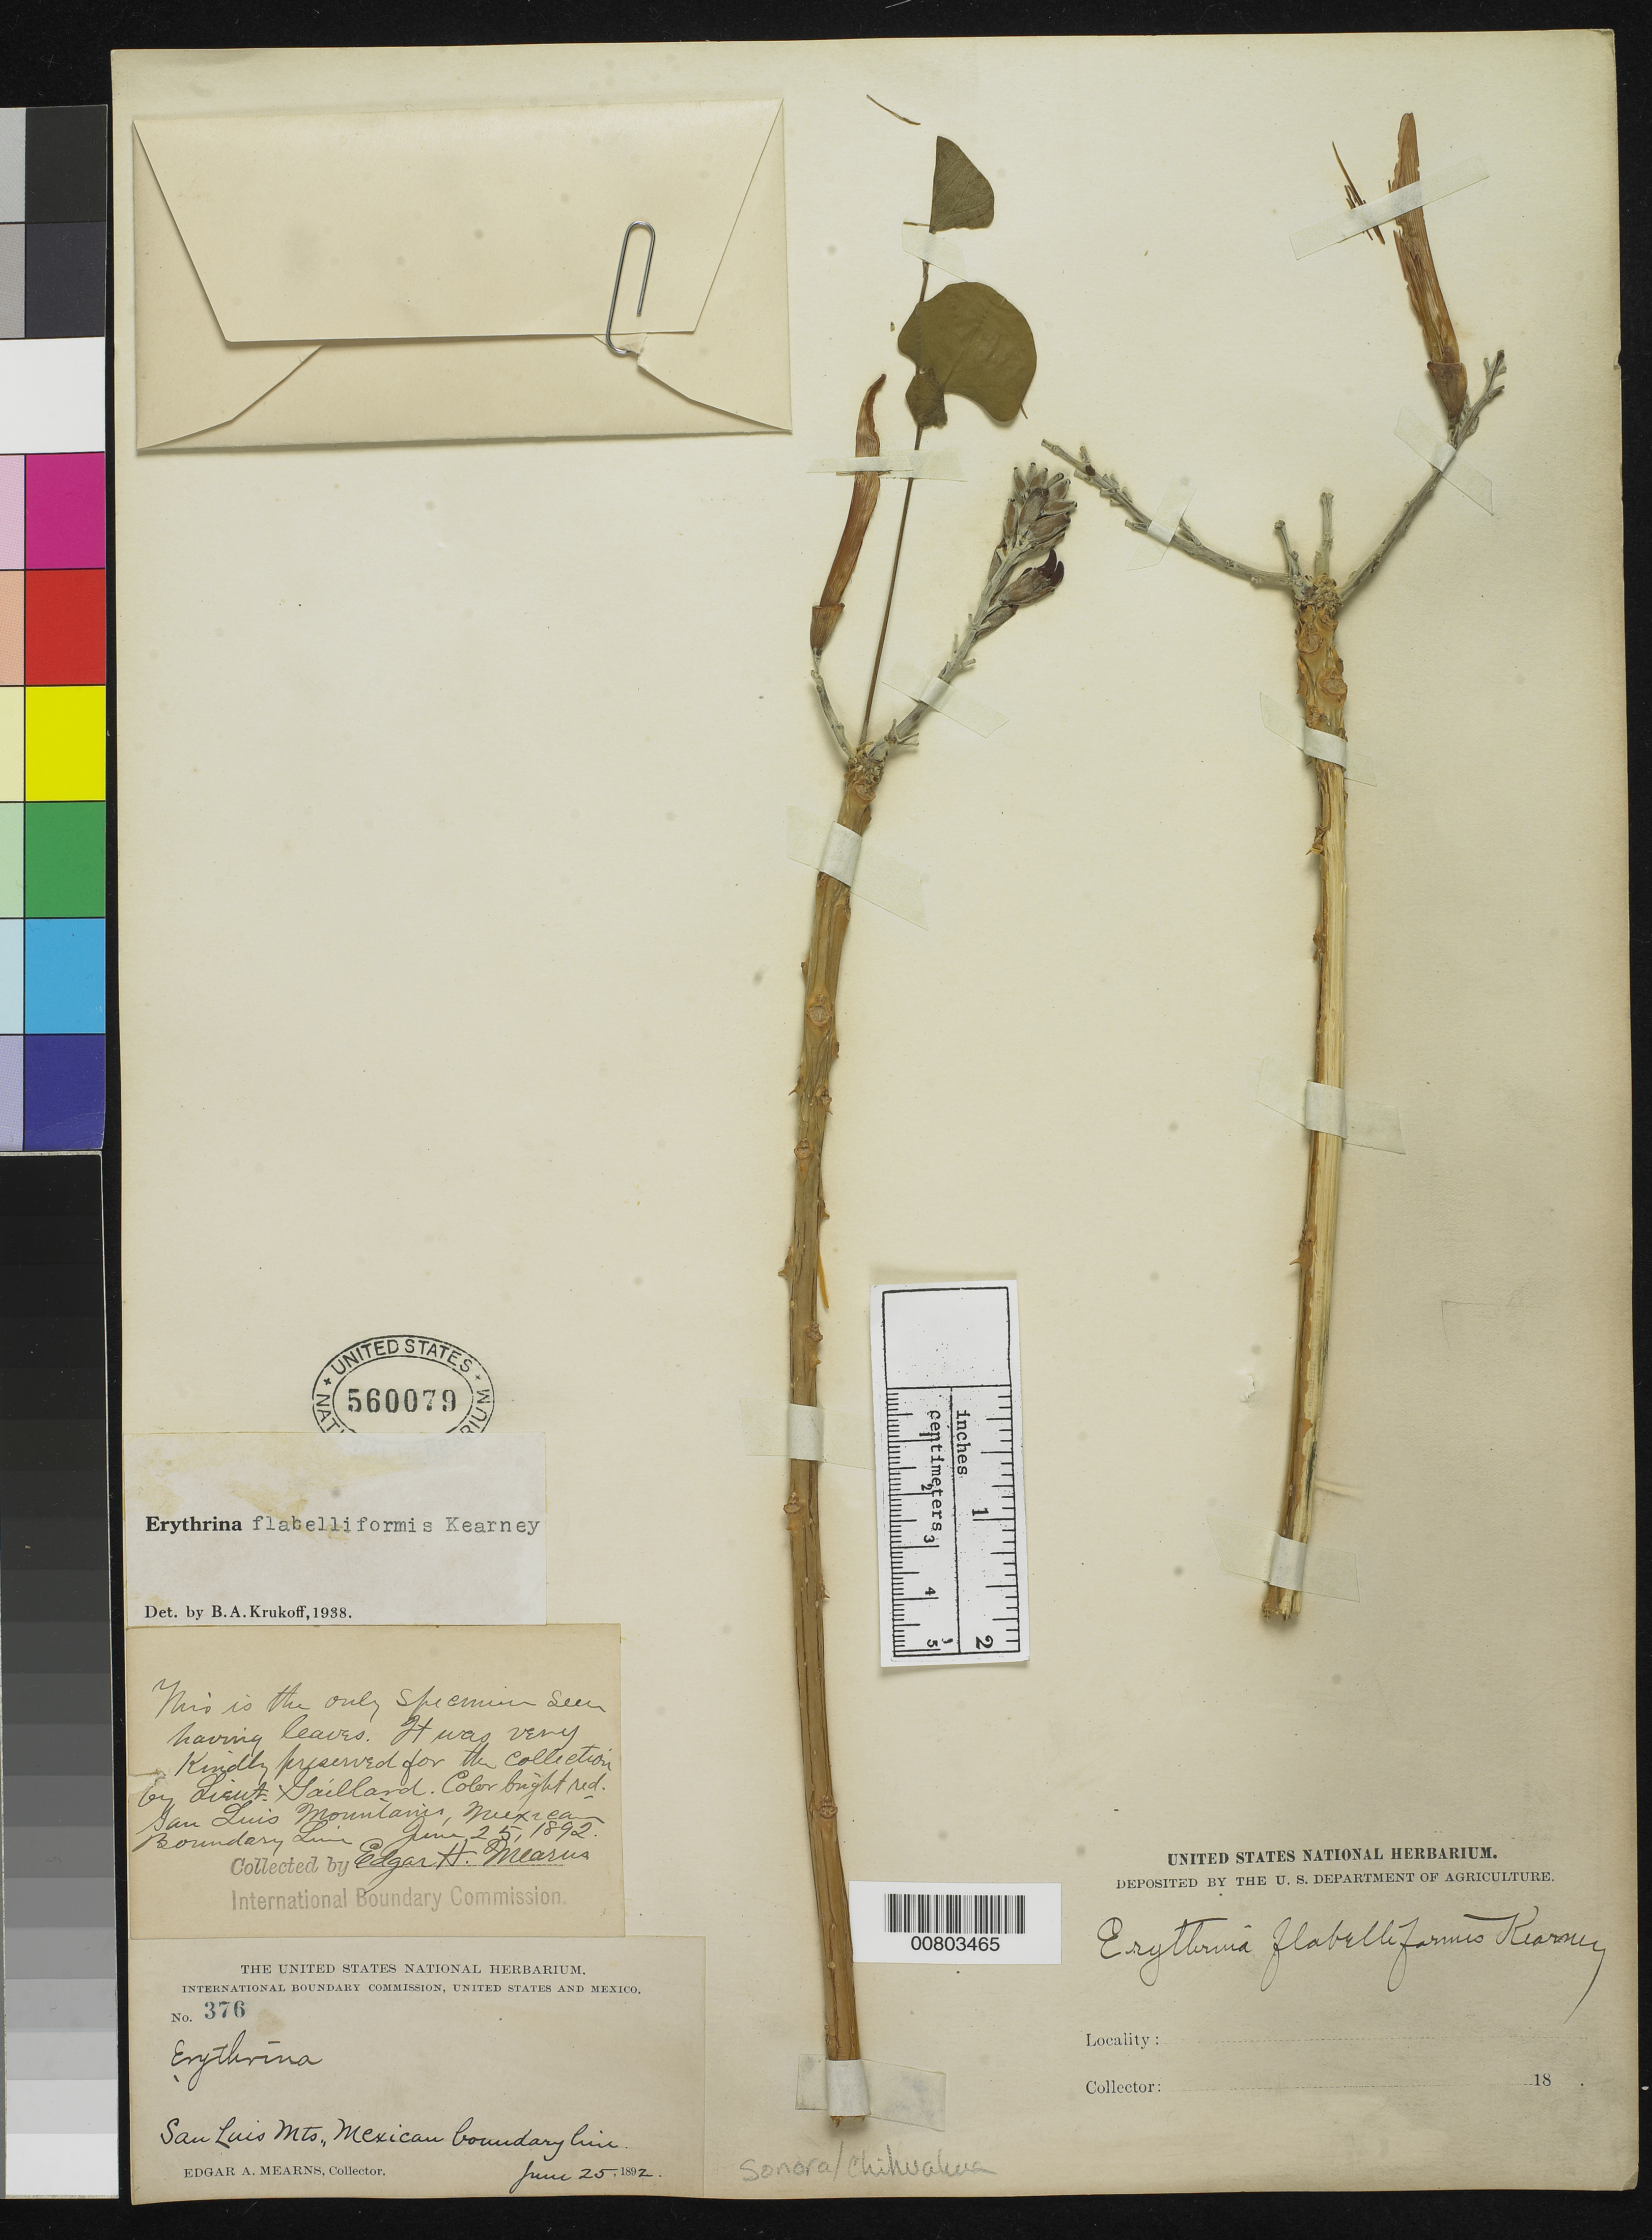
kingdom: Plantae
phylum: Tracheophyta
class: Magnoliopsida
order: Fabales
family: Fabaceae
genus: Erythrina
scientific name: Erythrina flabelliformis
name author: Kearney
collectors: E. A. Mearns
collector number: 376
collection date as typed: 25 Jun 1892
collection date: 1892-06-25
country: Mexico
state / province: Chihuahua / Sonora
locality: San Luis Mts., Mexican boundary line.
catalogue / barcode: US 560079